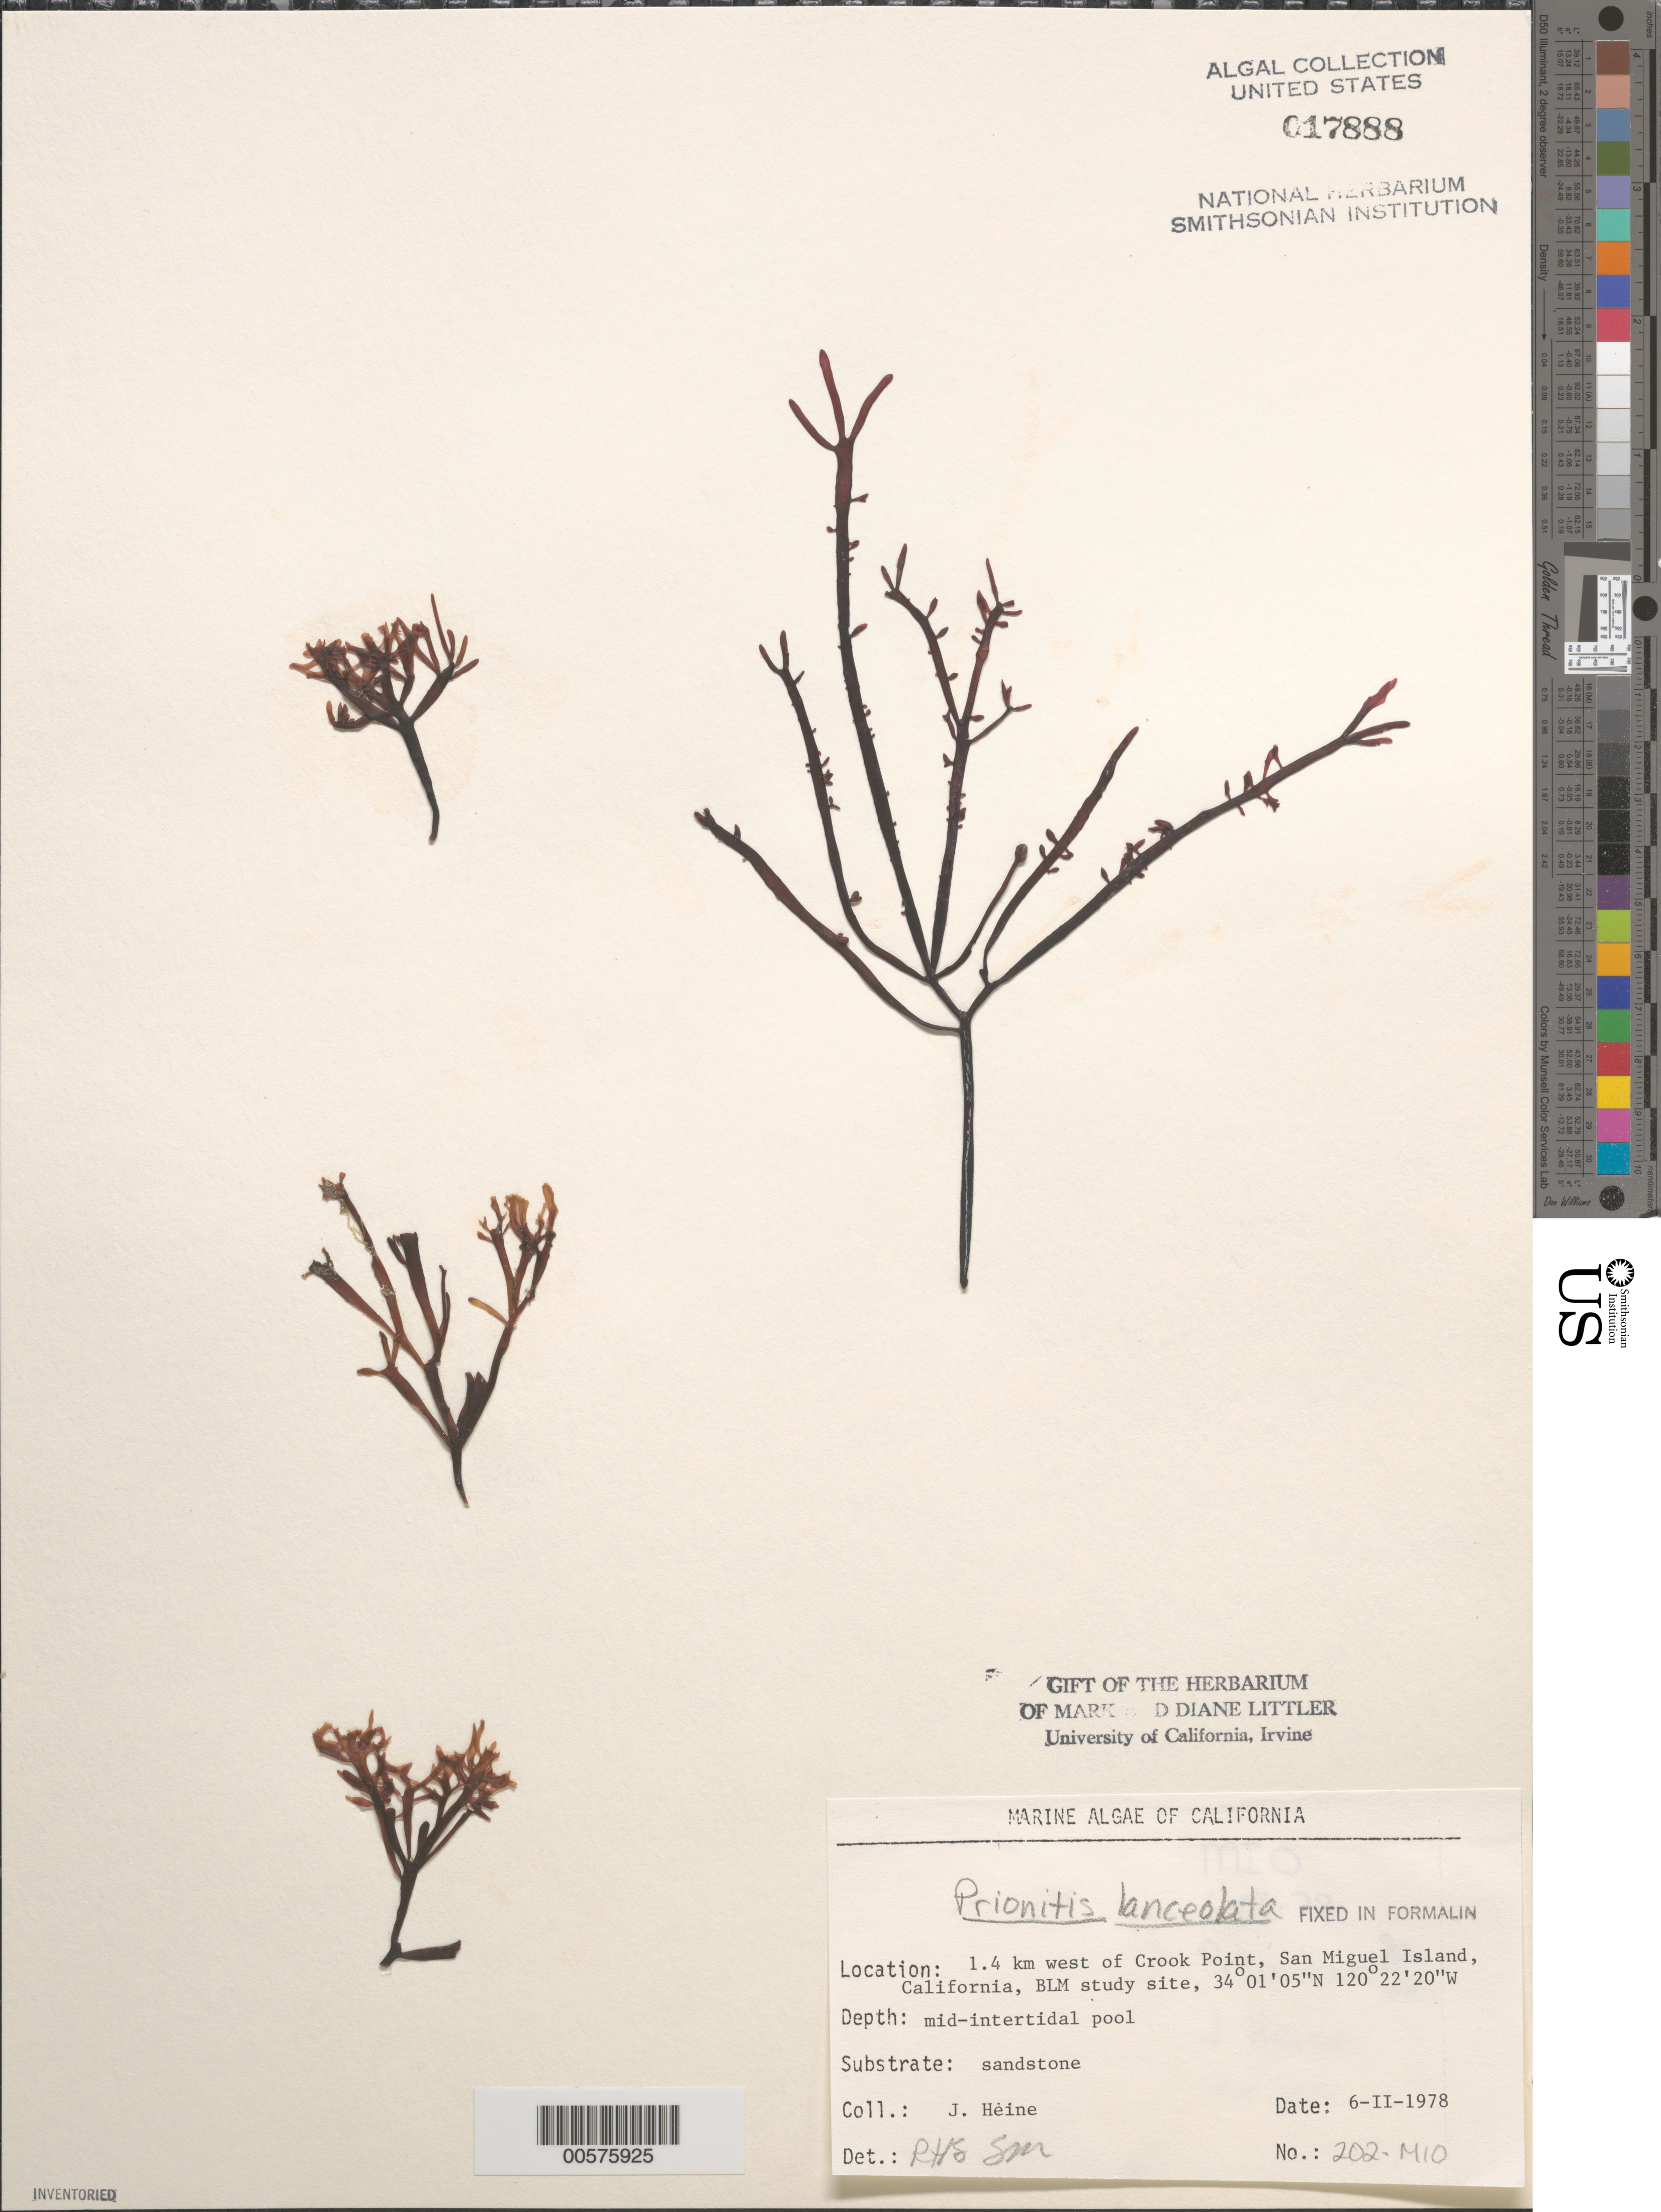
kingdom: Plantae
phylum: Rhodophyta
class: Florideophyceae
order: Cryptonemiales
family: Cryptonemiaceae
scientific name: Prionitis lanceolata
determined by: Sims, Robert H.; Murray, S. N.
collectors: J. W. Heine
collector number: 202-mio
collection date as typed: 06 Feb 1978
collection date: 1978-02-06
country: United States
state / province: California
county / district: Santa Barbara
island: San Miguel Island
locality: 1.4 km north of Crook Point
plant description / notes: BLM-SOCALBIGHT Rocky Intertidal Survey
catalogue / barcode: US 17888